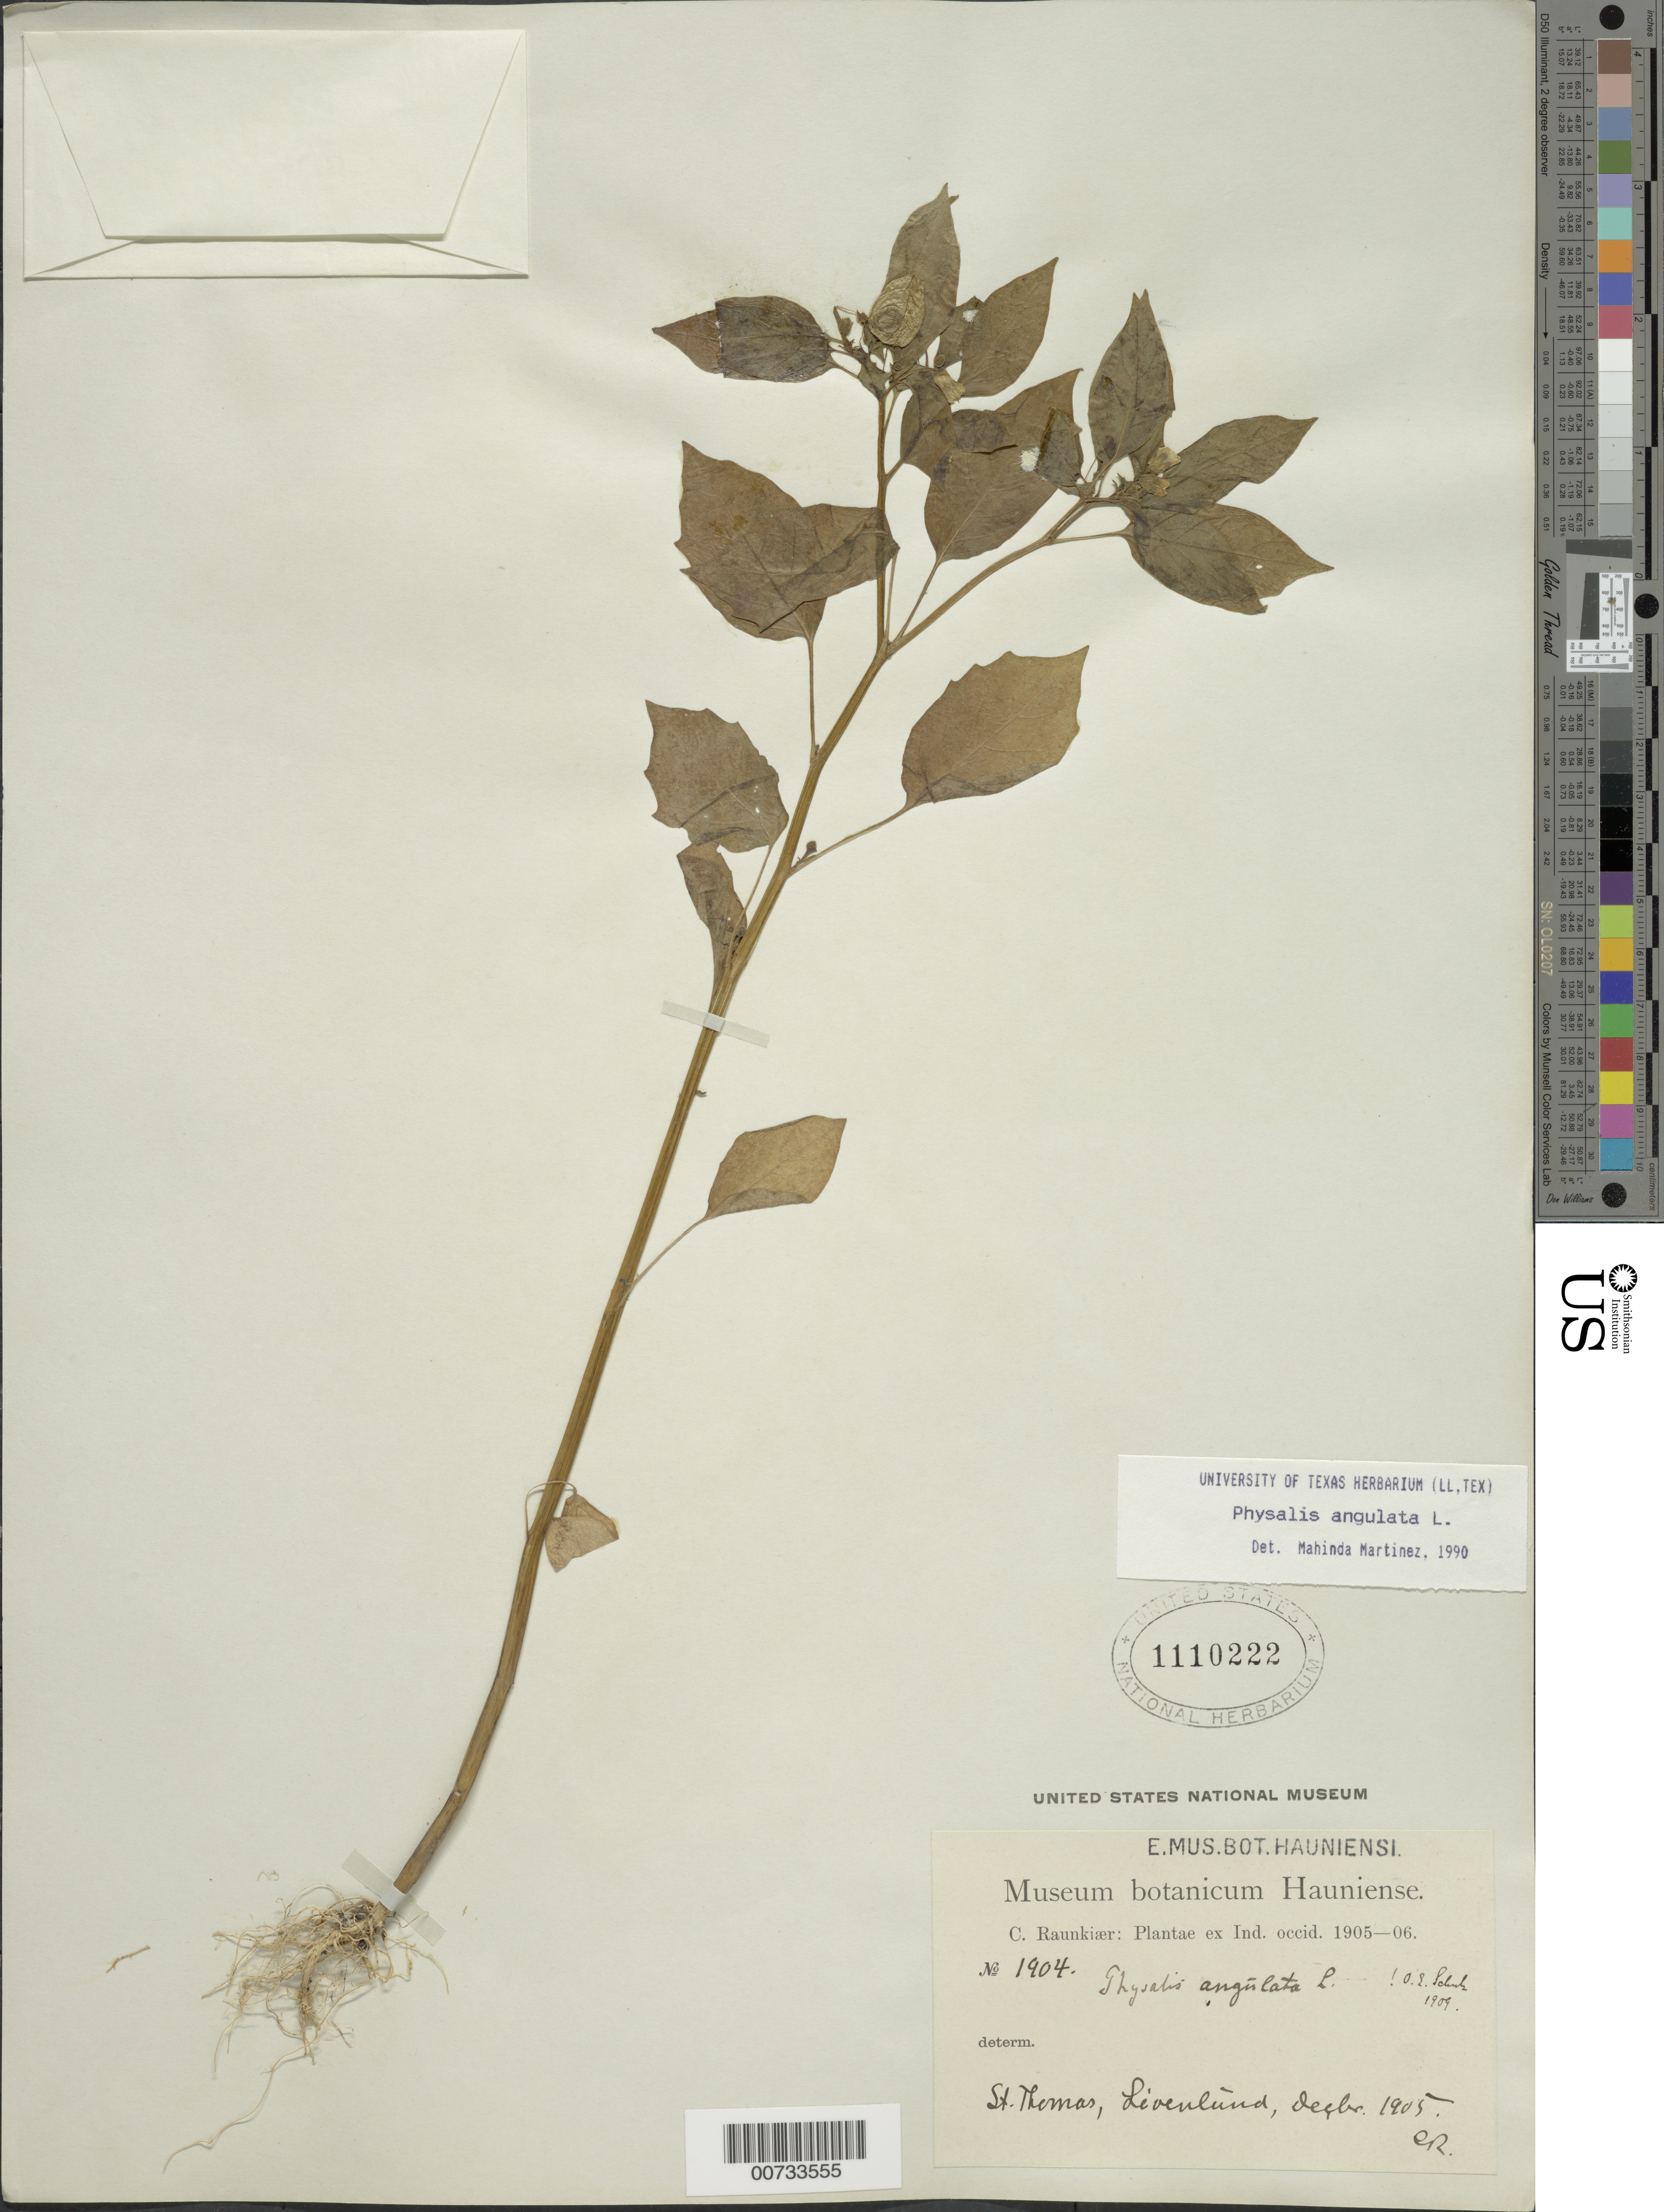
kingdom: Plantae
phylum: Tracheophyta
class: Magnoliopsida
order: Solanales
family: Solanaceae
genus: Physalis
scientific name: Physalis angulata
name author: L.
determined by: Martinez, M.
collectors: C. Raunkiær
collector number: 1904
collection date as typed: Dec 1905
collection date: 1905-12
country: U.S. Virgin Islands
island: St. Thomas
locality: St. Thomas: Livenlúnd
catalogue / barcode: US 1110222